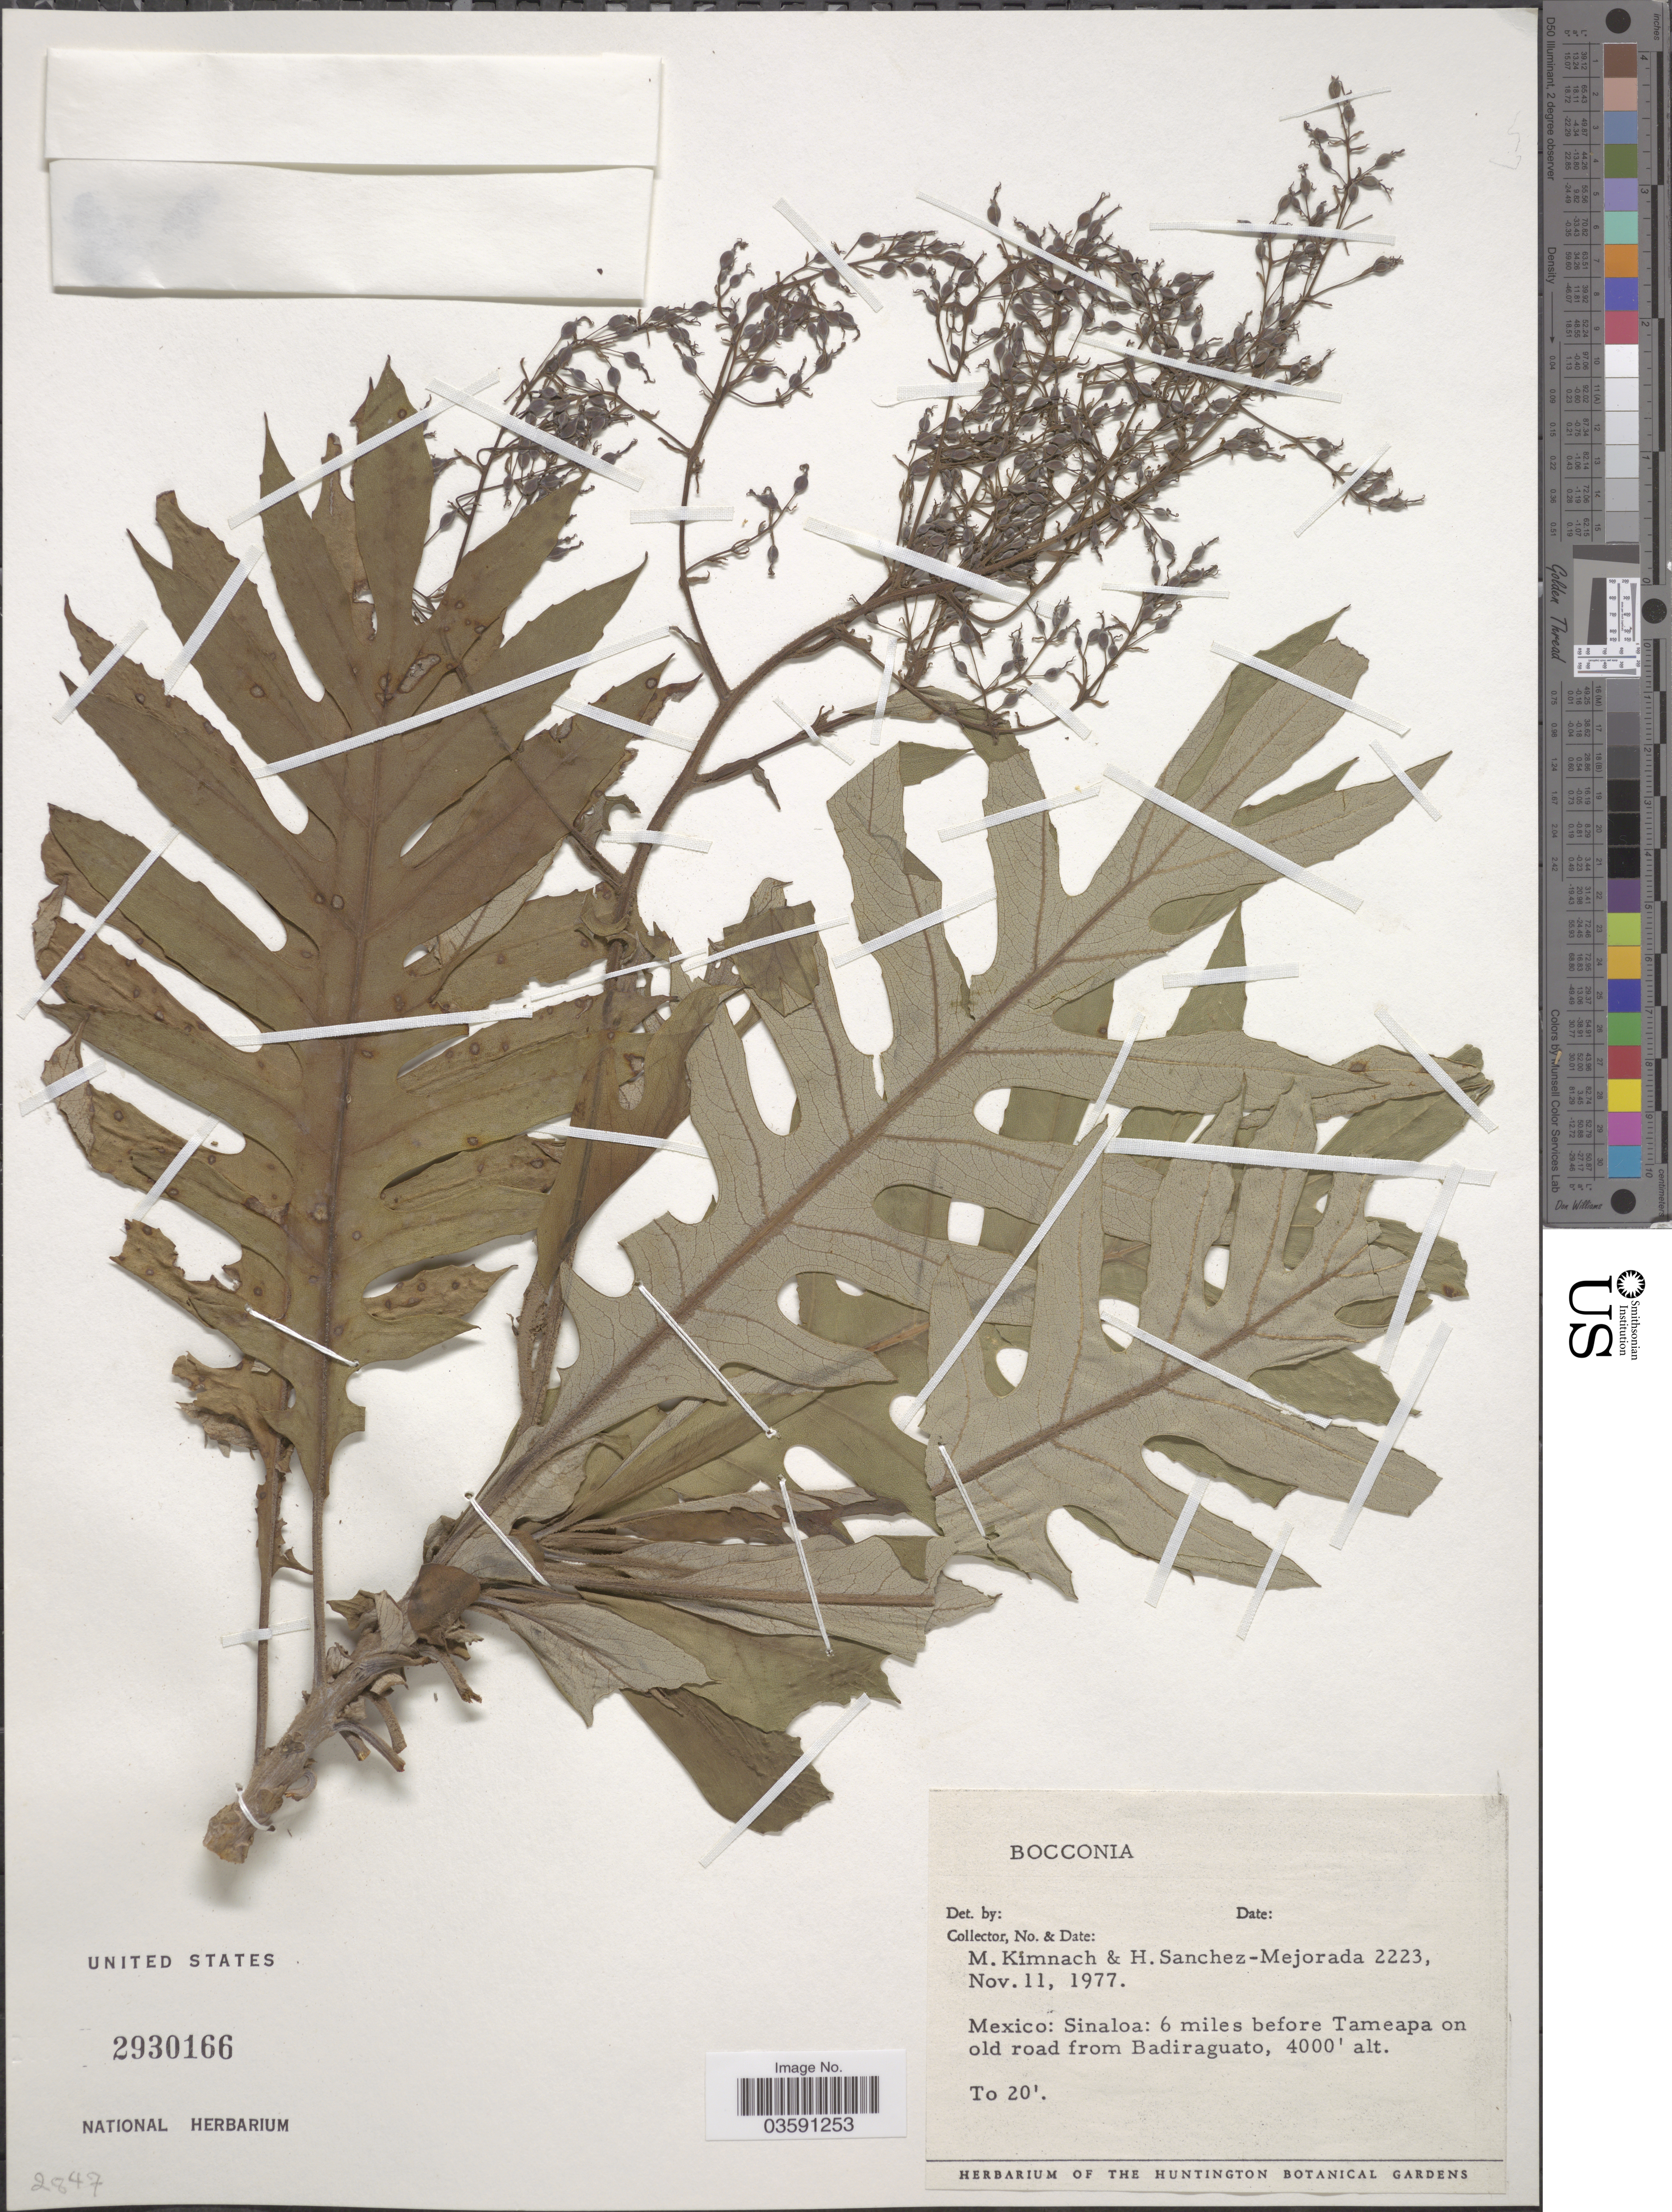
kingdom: Plantae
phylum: Tracheophyta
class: Magnoliopsida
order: Ranunculales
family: Papaveraceae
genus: Bocconia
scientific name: Bocconia sp.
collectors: M. W. Kimnach & H. Sánchez-Mejorada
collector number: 2223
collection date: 1977-11-11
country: Mexico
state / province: Sinaloa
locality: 6 miles before Tameapa on old road from Badiraguato.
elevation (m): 1219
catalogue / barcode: US 2930166